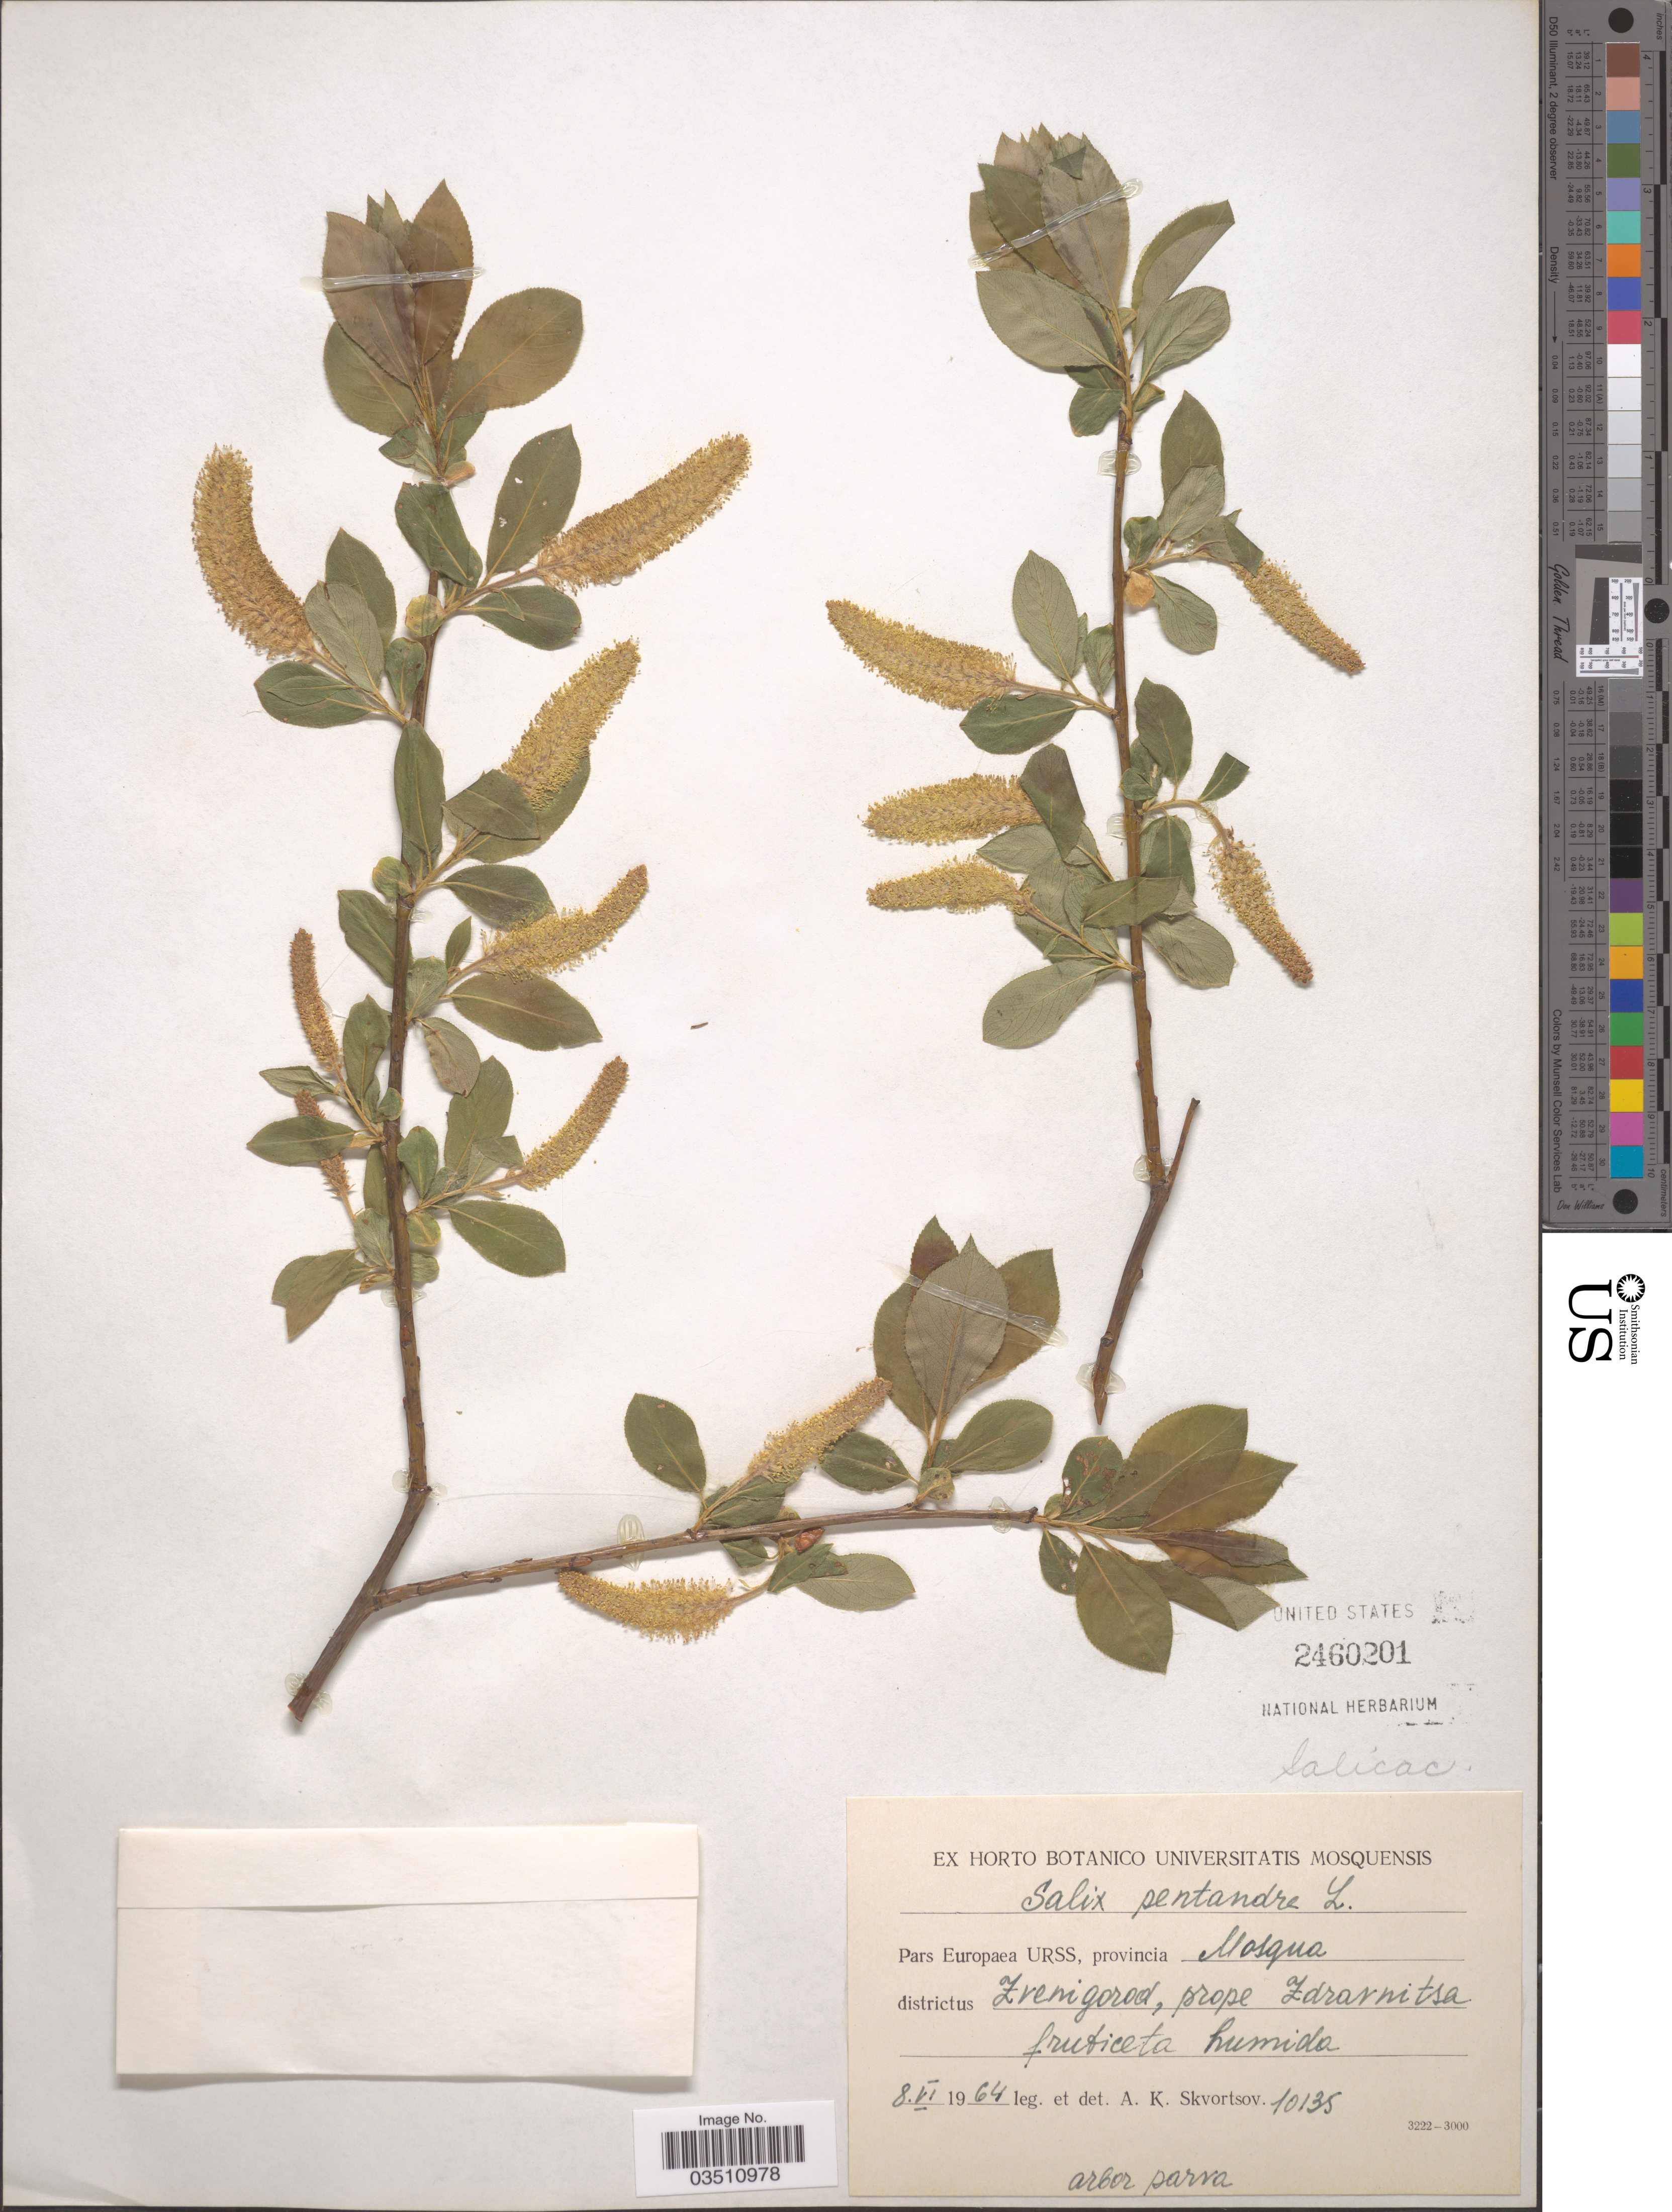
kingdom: Plantae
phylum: Tracheophyta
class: Magnoliopsida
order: Malpighiales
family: Salicaceae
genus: Salix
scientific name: Salix pentandra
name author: L.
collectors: A. K. Skvortsov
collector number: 10135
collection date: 1964-06-08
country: Russian Federation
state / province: Moscow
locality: Pars Europaea URSS, provincia Mosqua, districtus Zvenigorod, prope Zdravnitsa.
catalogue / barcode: US 2460201